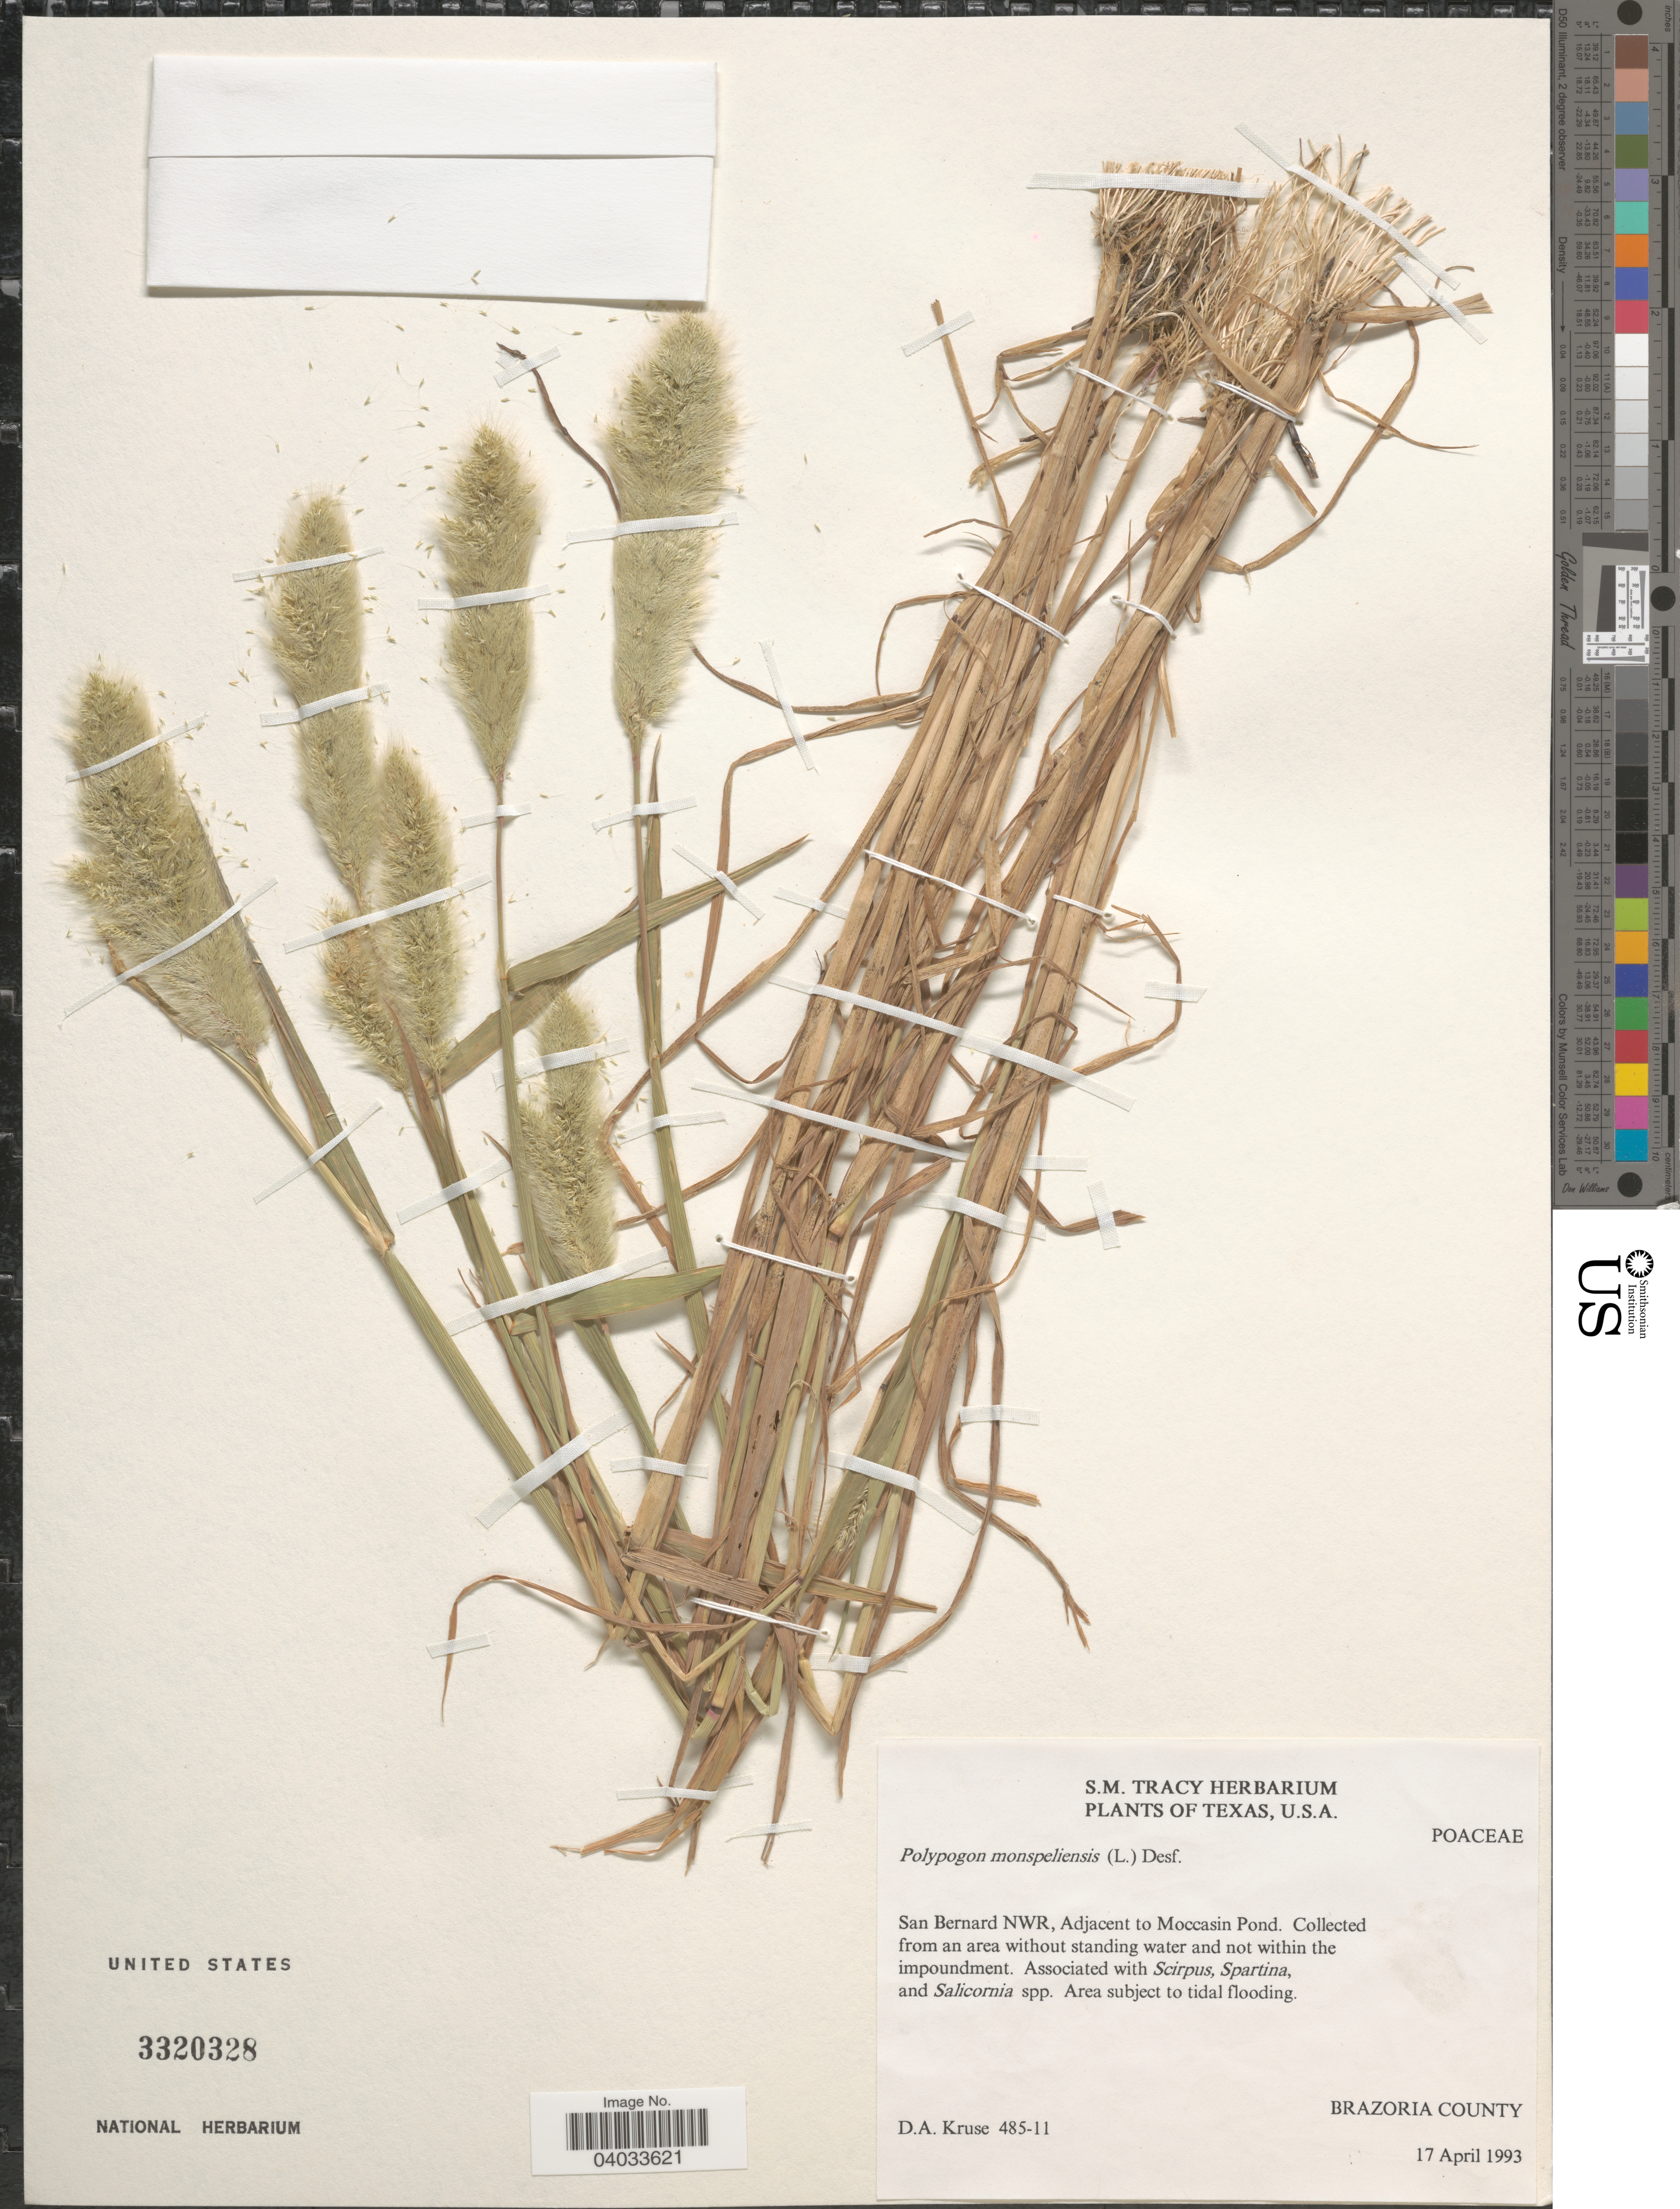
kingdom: Plantae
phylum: Tracheophyta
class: Liliopsida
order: Poales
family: Poaceae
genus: Polypogon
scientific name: Polypogon monspeliensis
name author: (L.) Desf.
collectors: D. Kruse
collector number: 485-11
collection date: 1993-04-17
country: United States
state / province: Texas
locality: San Bernard NWR, Adjacent to Moccasin Pond. From an area without standing water and not within the impoundment. Brazoria County.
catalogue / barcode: US 3320328